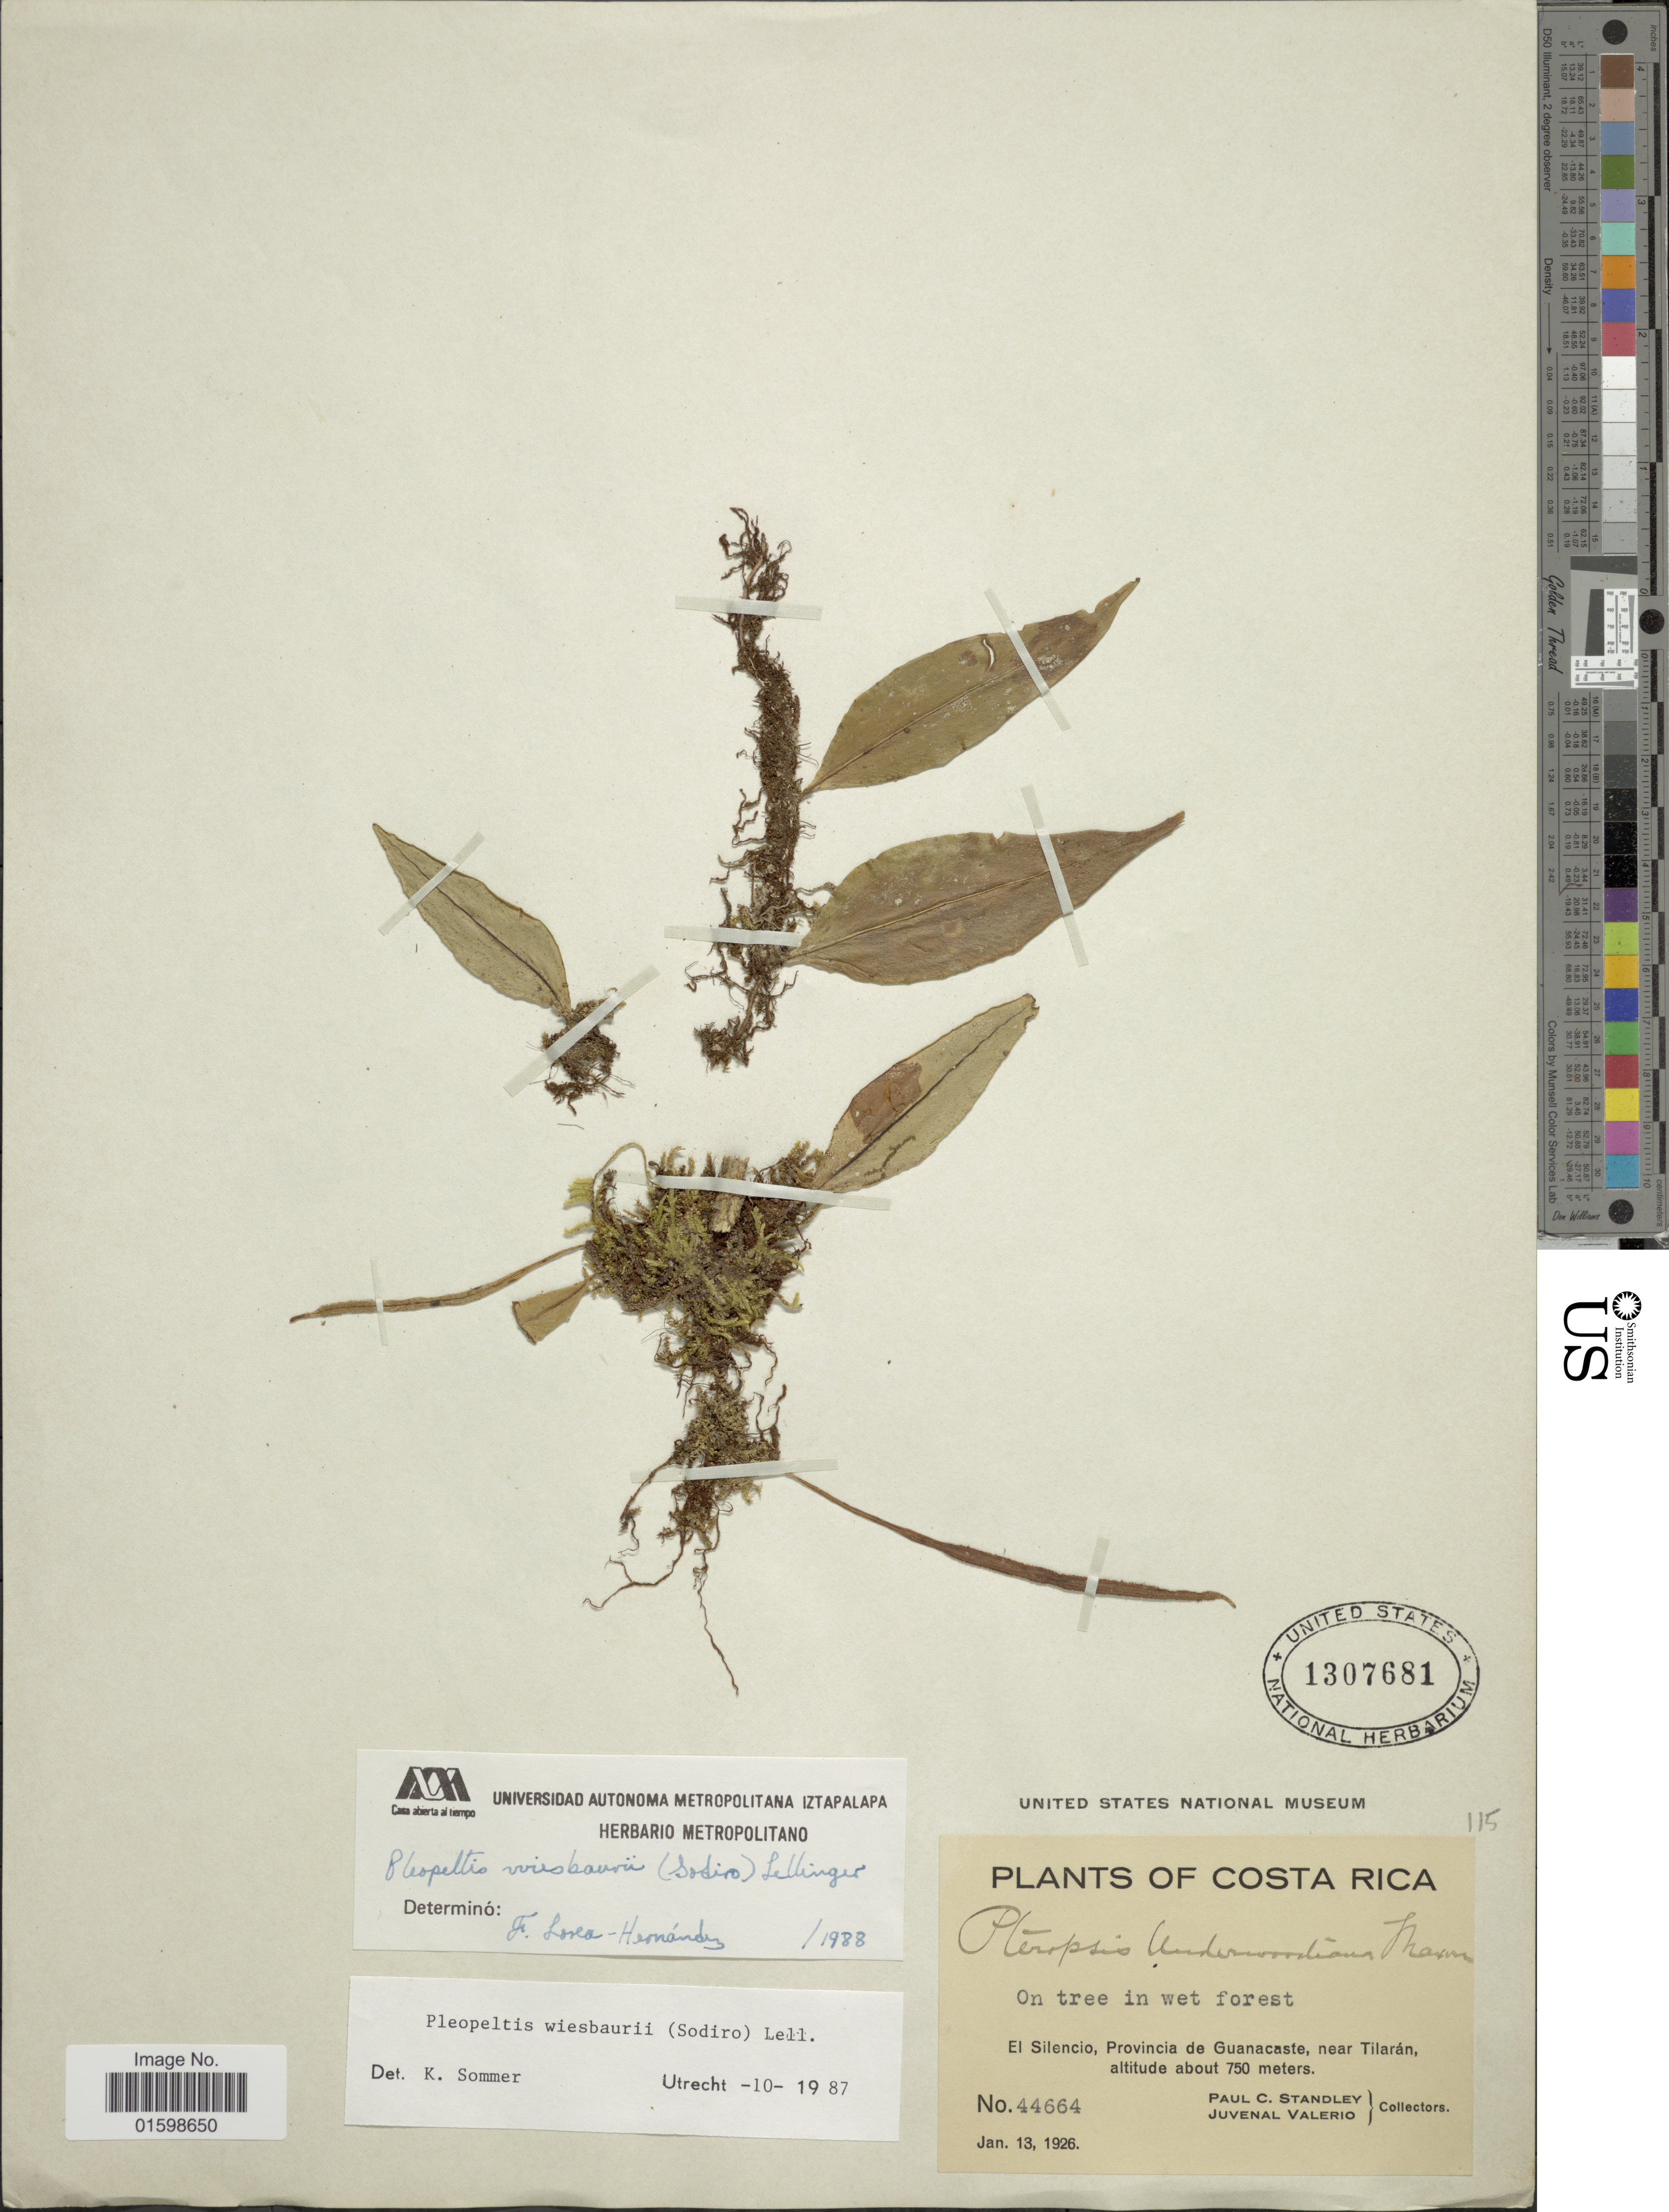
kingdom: Plantae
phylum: Tracheophyta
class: Polypodiopsida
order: Polypodiales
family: Polypodiaceae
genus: Pleopeltis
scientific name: Pleopeltis wiesbaurii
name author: (Sodiro) Lellinger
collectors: P. C. Standley & J. Valerio R.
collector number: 44664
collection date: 1926-01-13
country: Costa Rica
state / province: Guanacaste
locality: El Silencio, Provincia de Guanacaste, near Tilarán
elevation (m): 750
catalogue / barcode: US 1307681